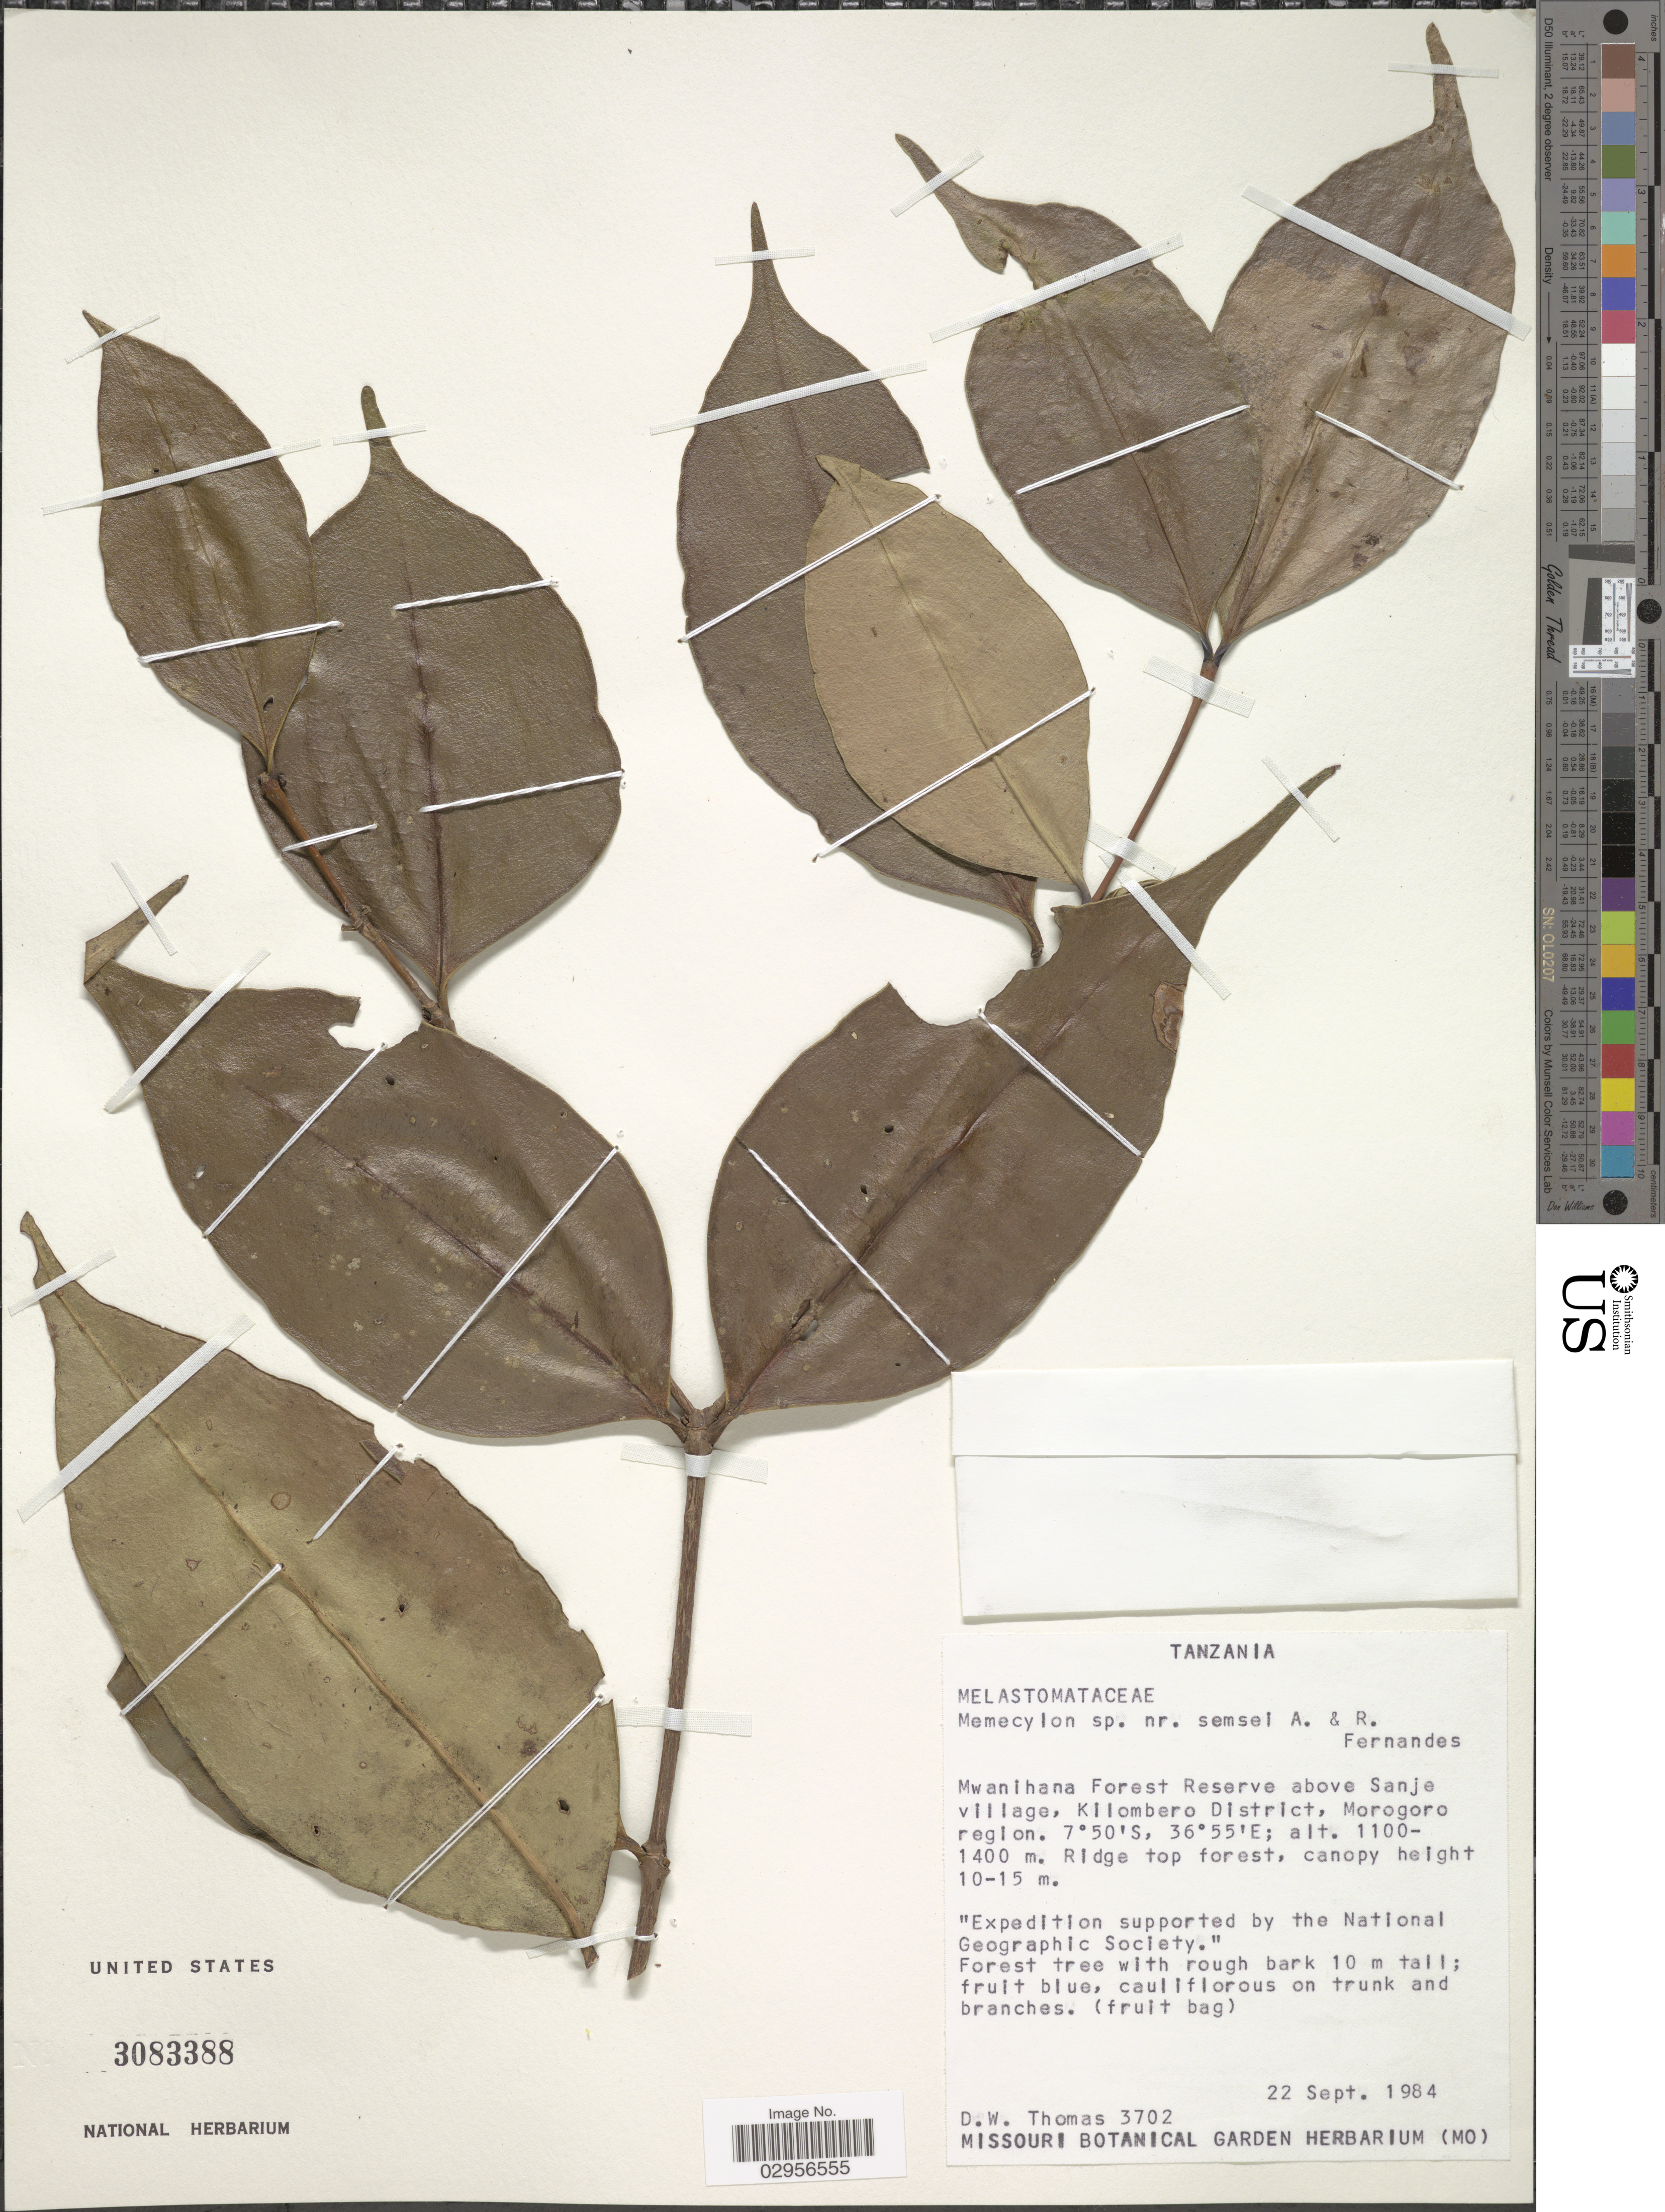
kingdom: Plantae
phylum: Tracheophyta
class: Magnoliopsida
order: Myrtales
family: Melastomataceae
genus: Memecylon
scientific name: Memecylon sp.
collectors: D. W. Thomas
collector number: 3702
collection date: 1984-09-22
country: Tanzania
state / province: Morogoro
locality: Mwanihana Forest Reserve above Sanje village, Kilombero District, Morogoro region.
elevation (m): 1100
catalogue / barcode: US 3083388